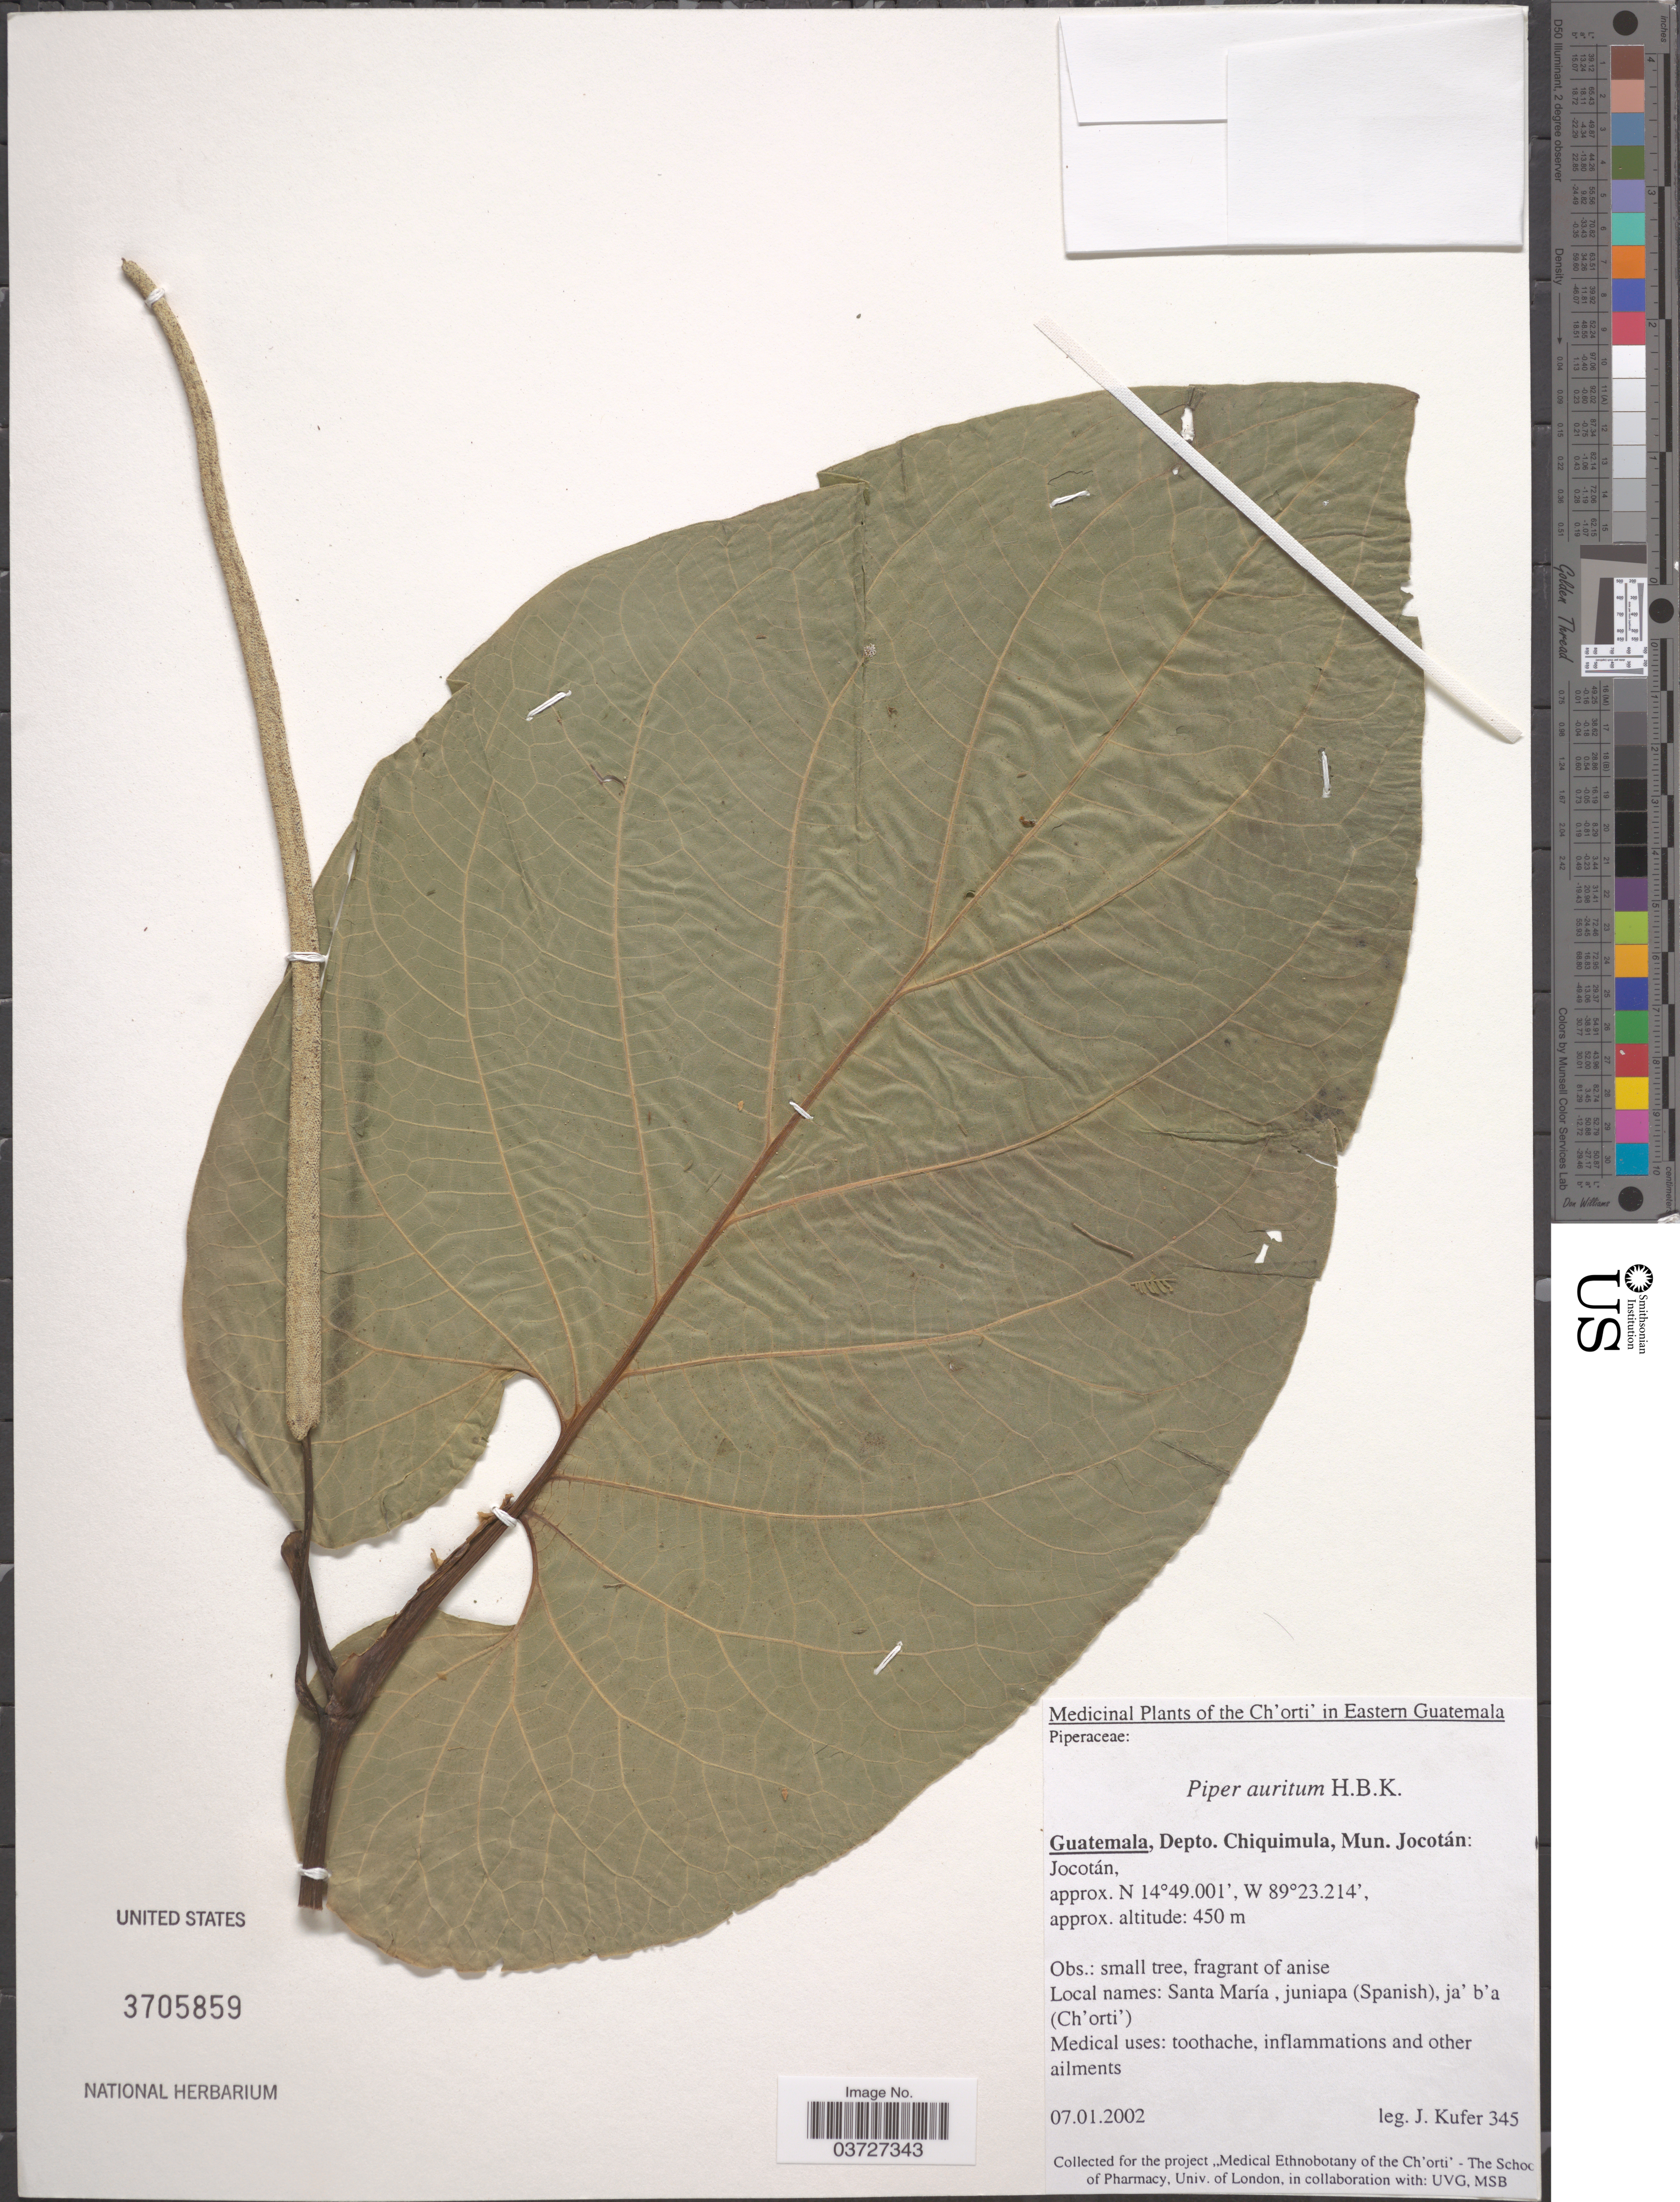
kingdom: Plantae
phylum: Tracheophyta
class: Magnoliopsida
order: Piperales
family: Piperaceae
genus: Piper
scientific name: Piper auritum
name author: Kunth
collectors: J. Kufer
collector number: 345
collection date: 2002-01-07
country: Guatemala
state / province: Chiquimula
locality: Dpeto. Chiquimula, Mun. Jocotán: Jocotán.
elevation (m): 450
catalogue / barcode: US 3705859